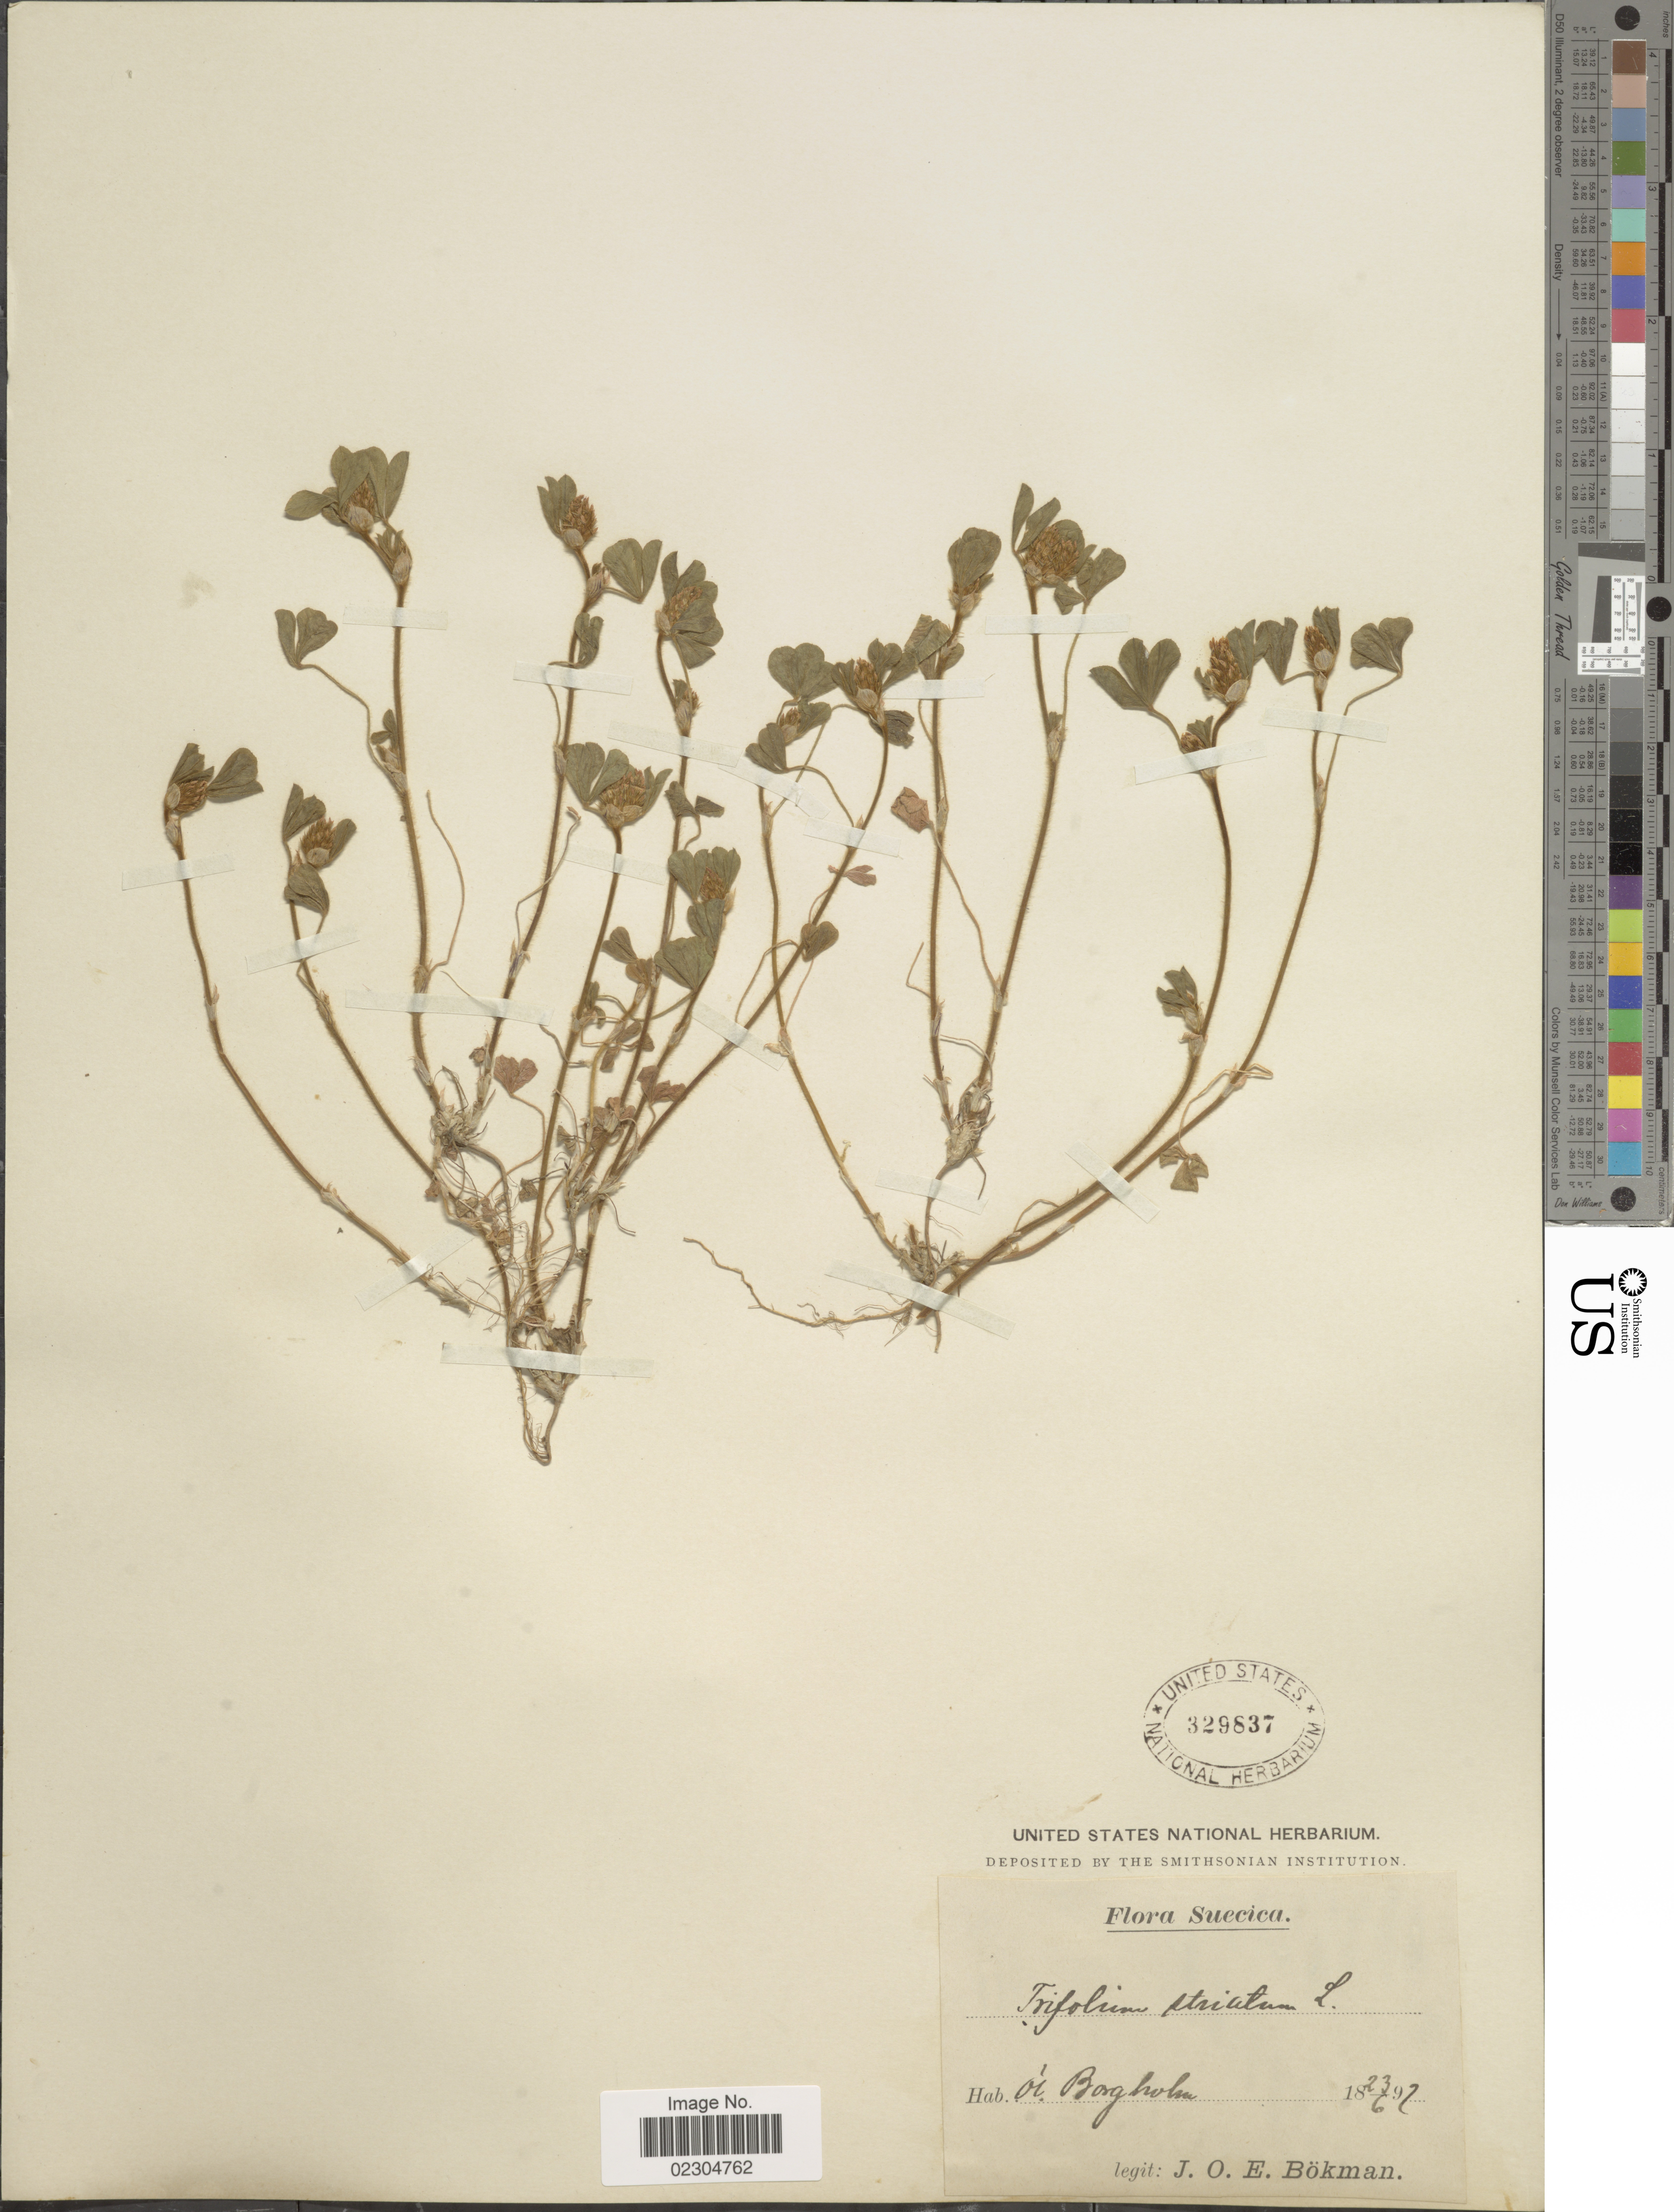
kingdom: Plantae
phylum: Tracheophyta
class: Magnoliopsida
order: Fabales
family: Fabaceae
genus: Trifolium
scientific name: Trifolium striatum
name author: L.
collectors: J. Bokman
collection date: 1897-06-23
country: Sweden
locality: Or Borgholm.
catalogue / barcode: US 329837